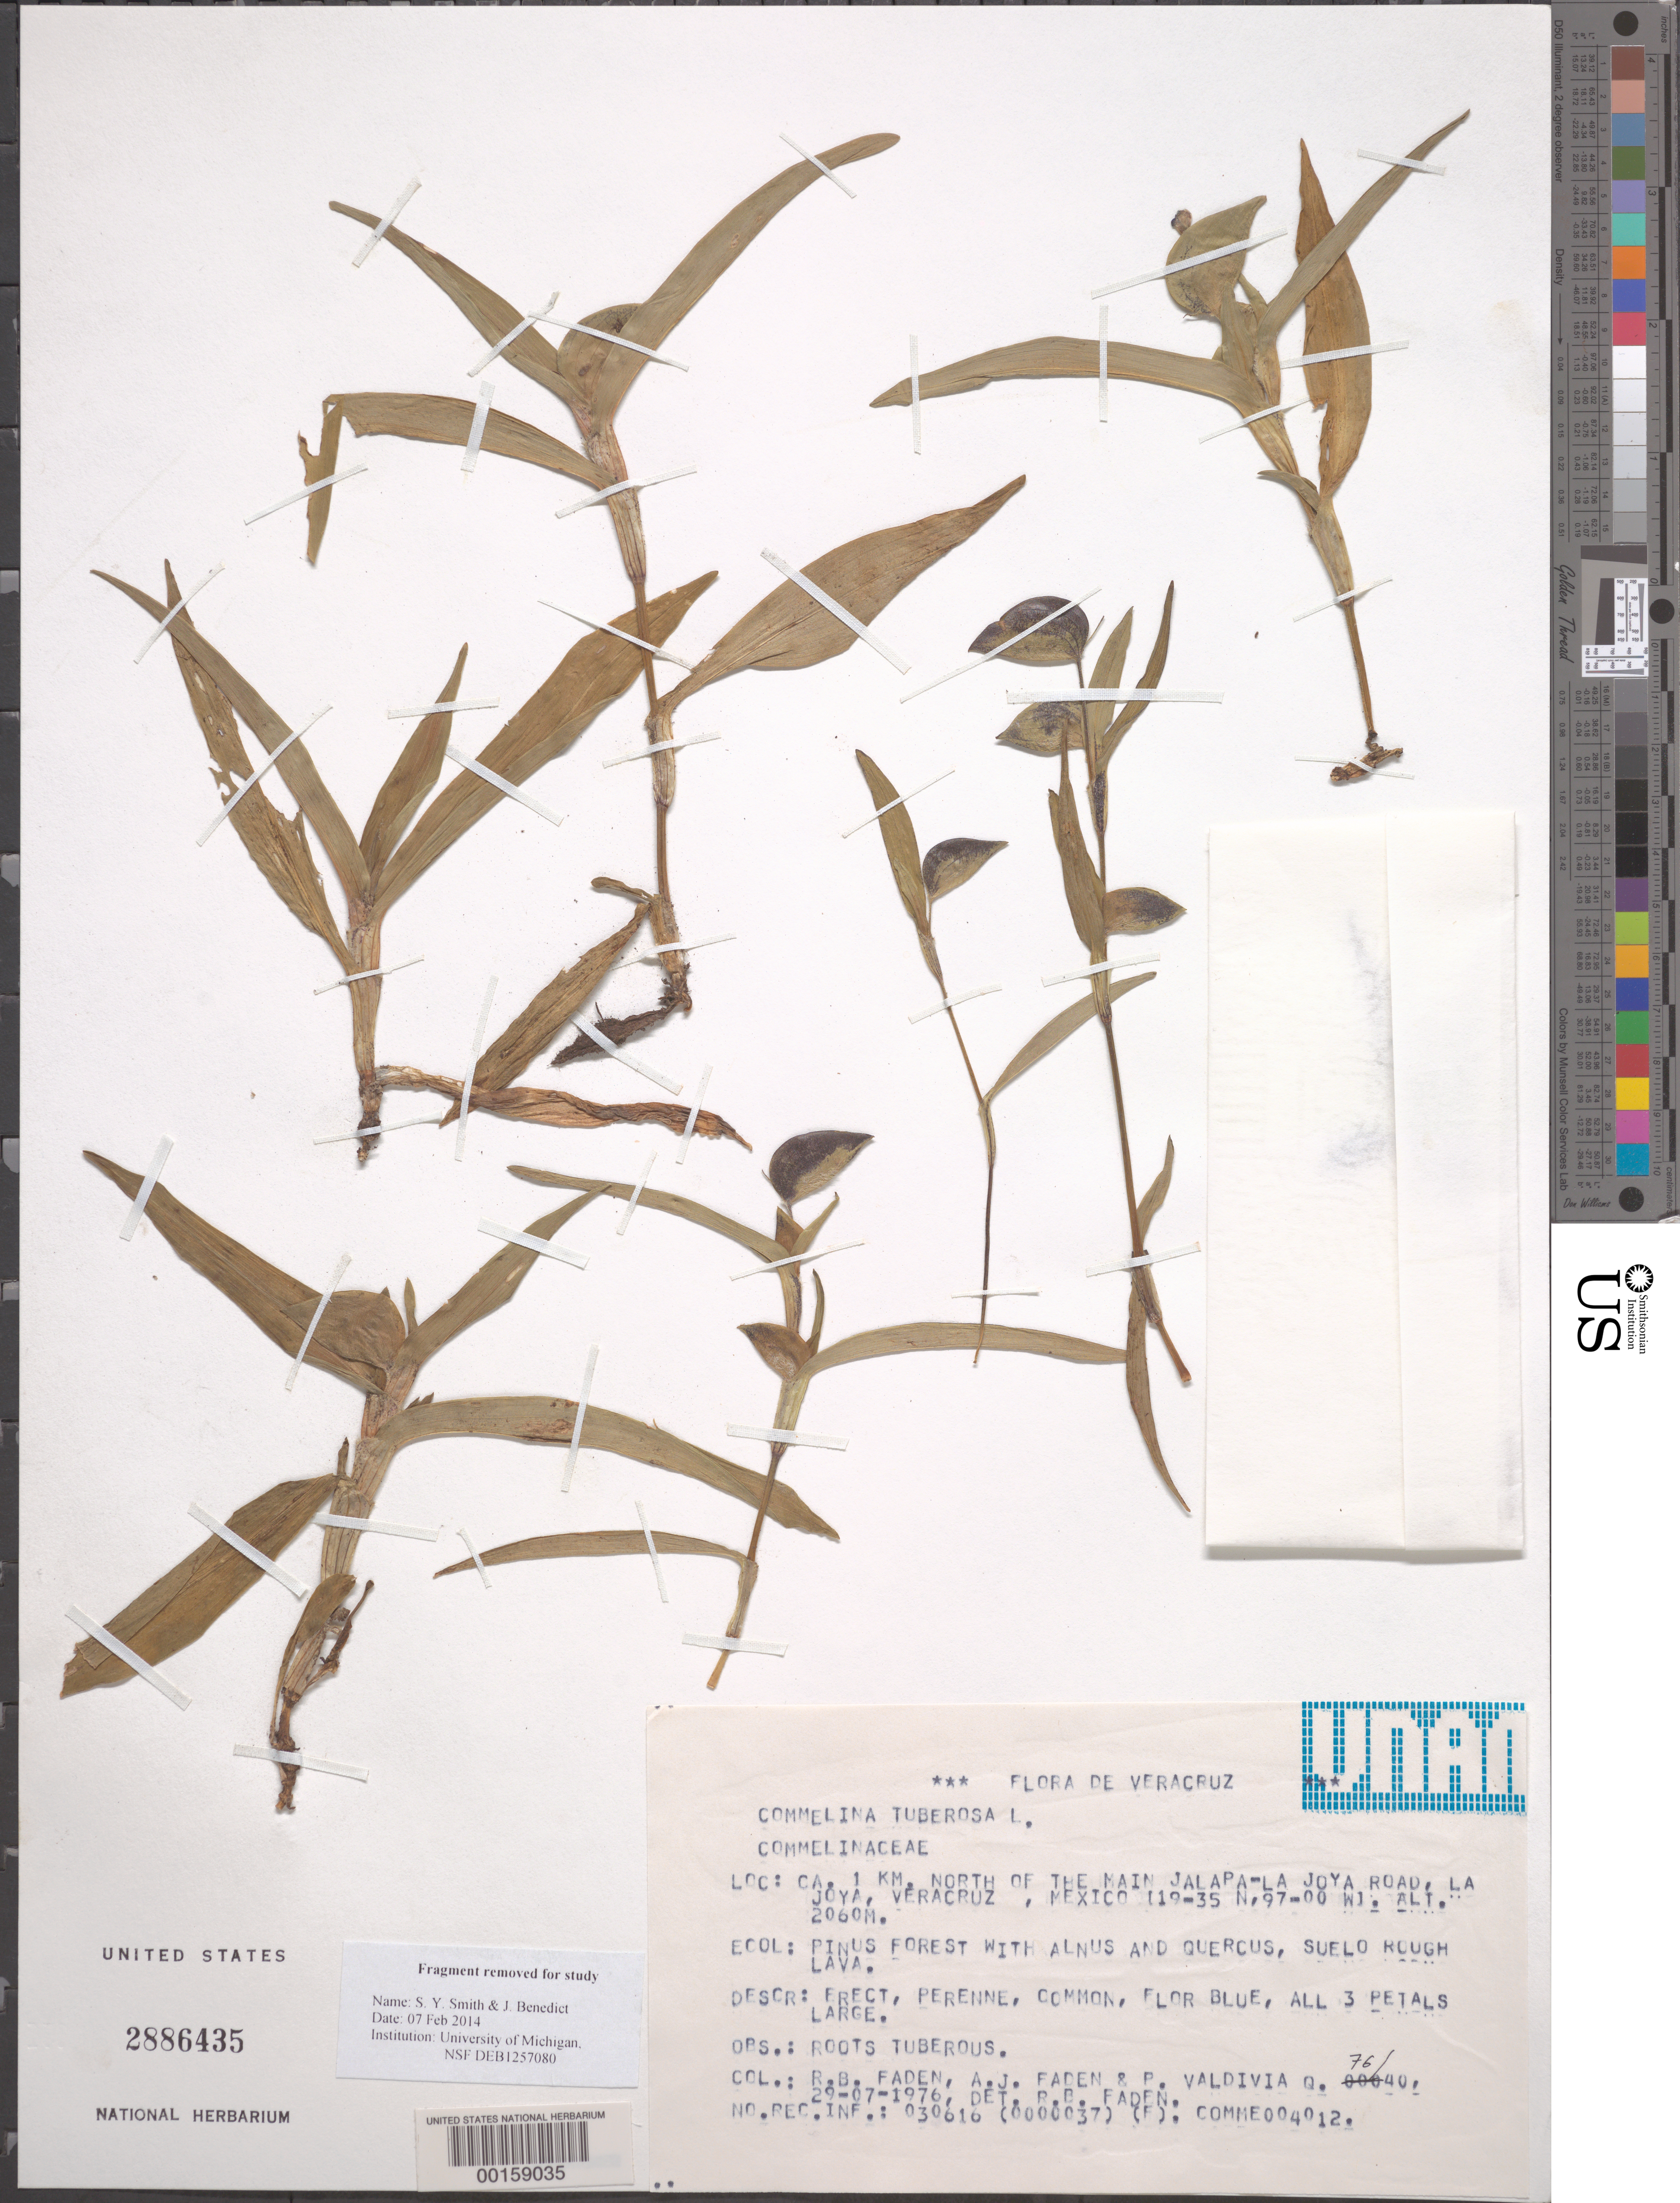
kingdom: Plantae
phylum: Tracheophyta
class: Liliopsida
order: Commelinales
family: Commelinaceae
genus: Commelina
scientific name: Commelina tuberosa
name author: L.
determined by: Faden, Robert B., (US), Smithsonian Institution - National Museum of Natural History (UNITED STATES)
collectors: R. B. Faden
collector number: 76/40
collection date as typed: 29 Jul 1976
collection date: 1976-07-29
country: Mexico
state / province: Veracruz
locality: La joya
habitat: Rough lava; pinus forest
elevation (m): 2060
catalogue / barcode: US 2886435